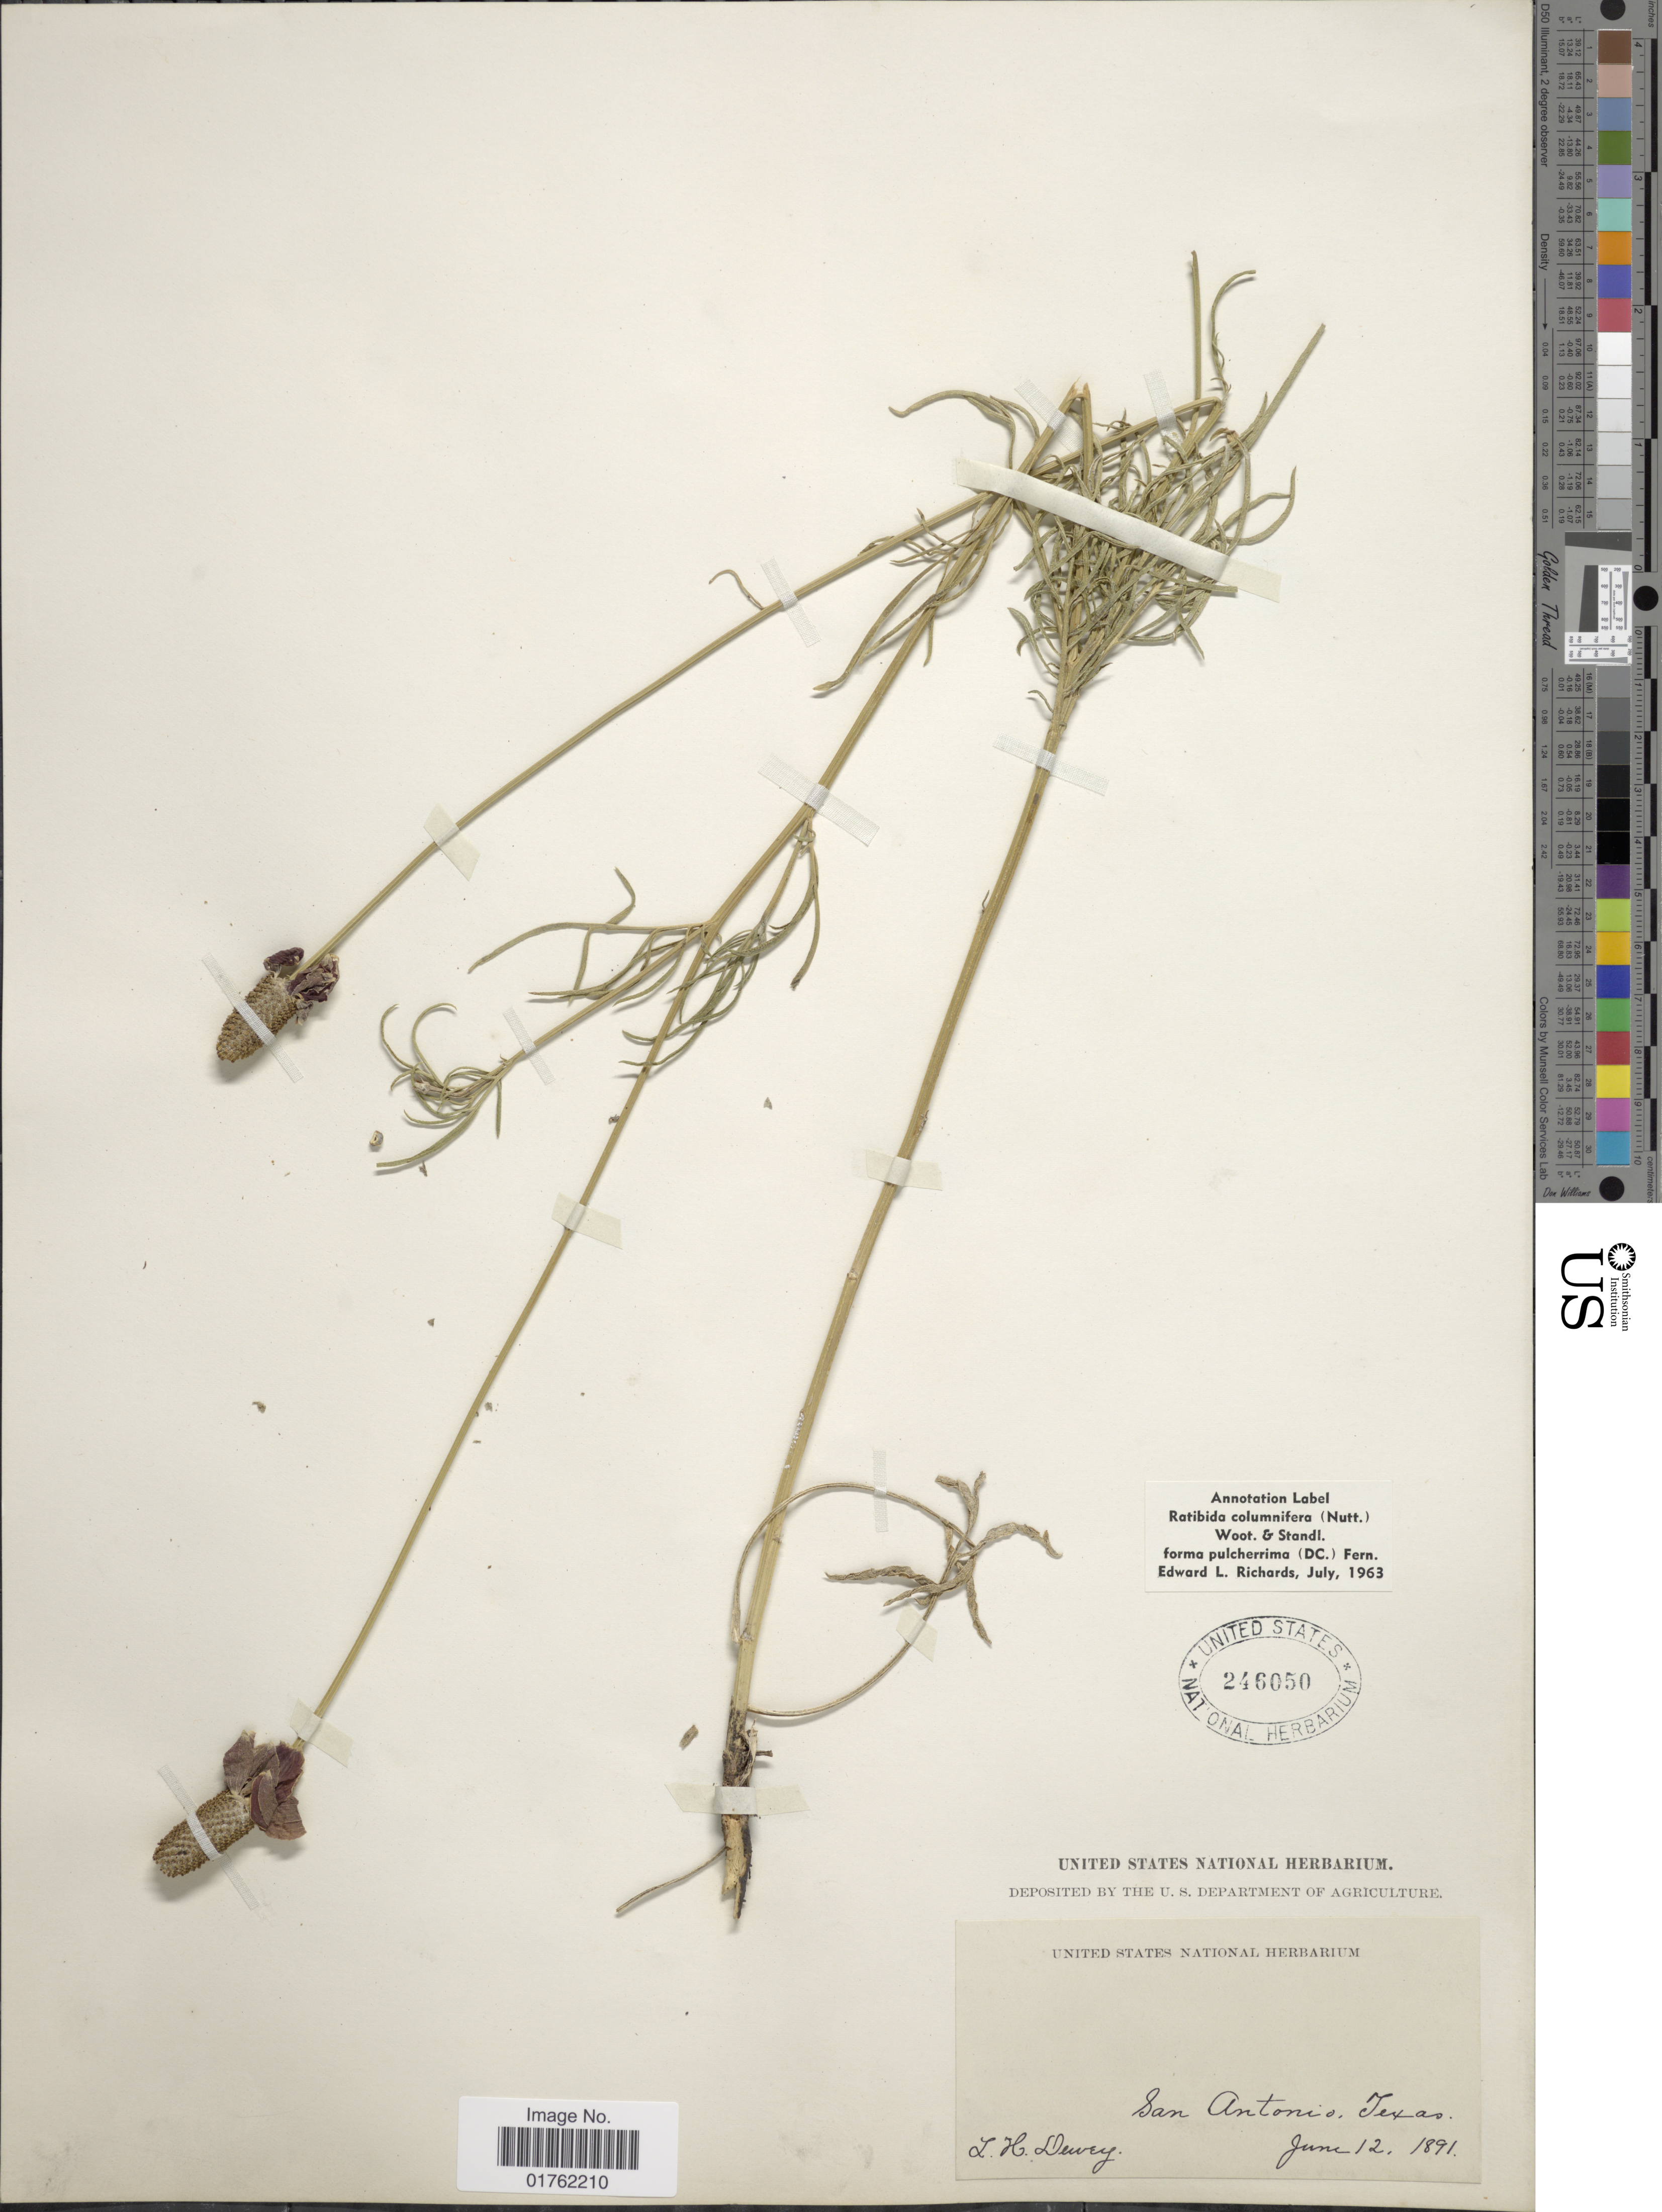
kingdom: Plantae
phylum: Tracheophyta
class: Magnoliopsida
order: Asterales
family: Asteraceae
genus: Ratibida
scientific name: Ratibida columnaris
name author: (Pursh) D. Don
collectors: L. H. Dewey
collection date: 1891-06-12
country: United States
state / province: Texas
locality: San Antonio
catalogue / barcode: US 246050